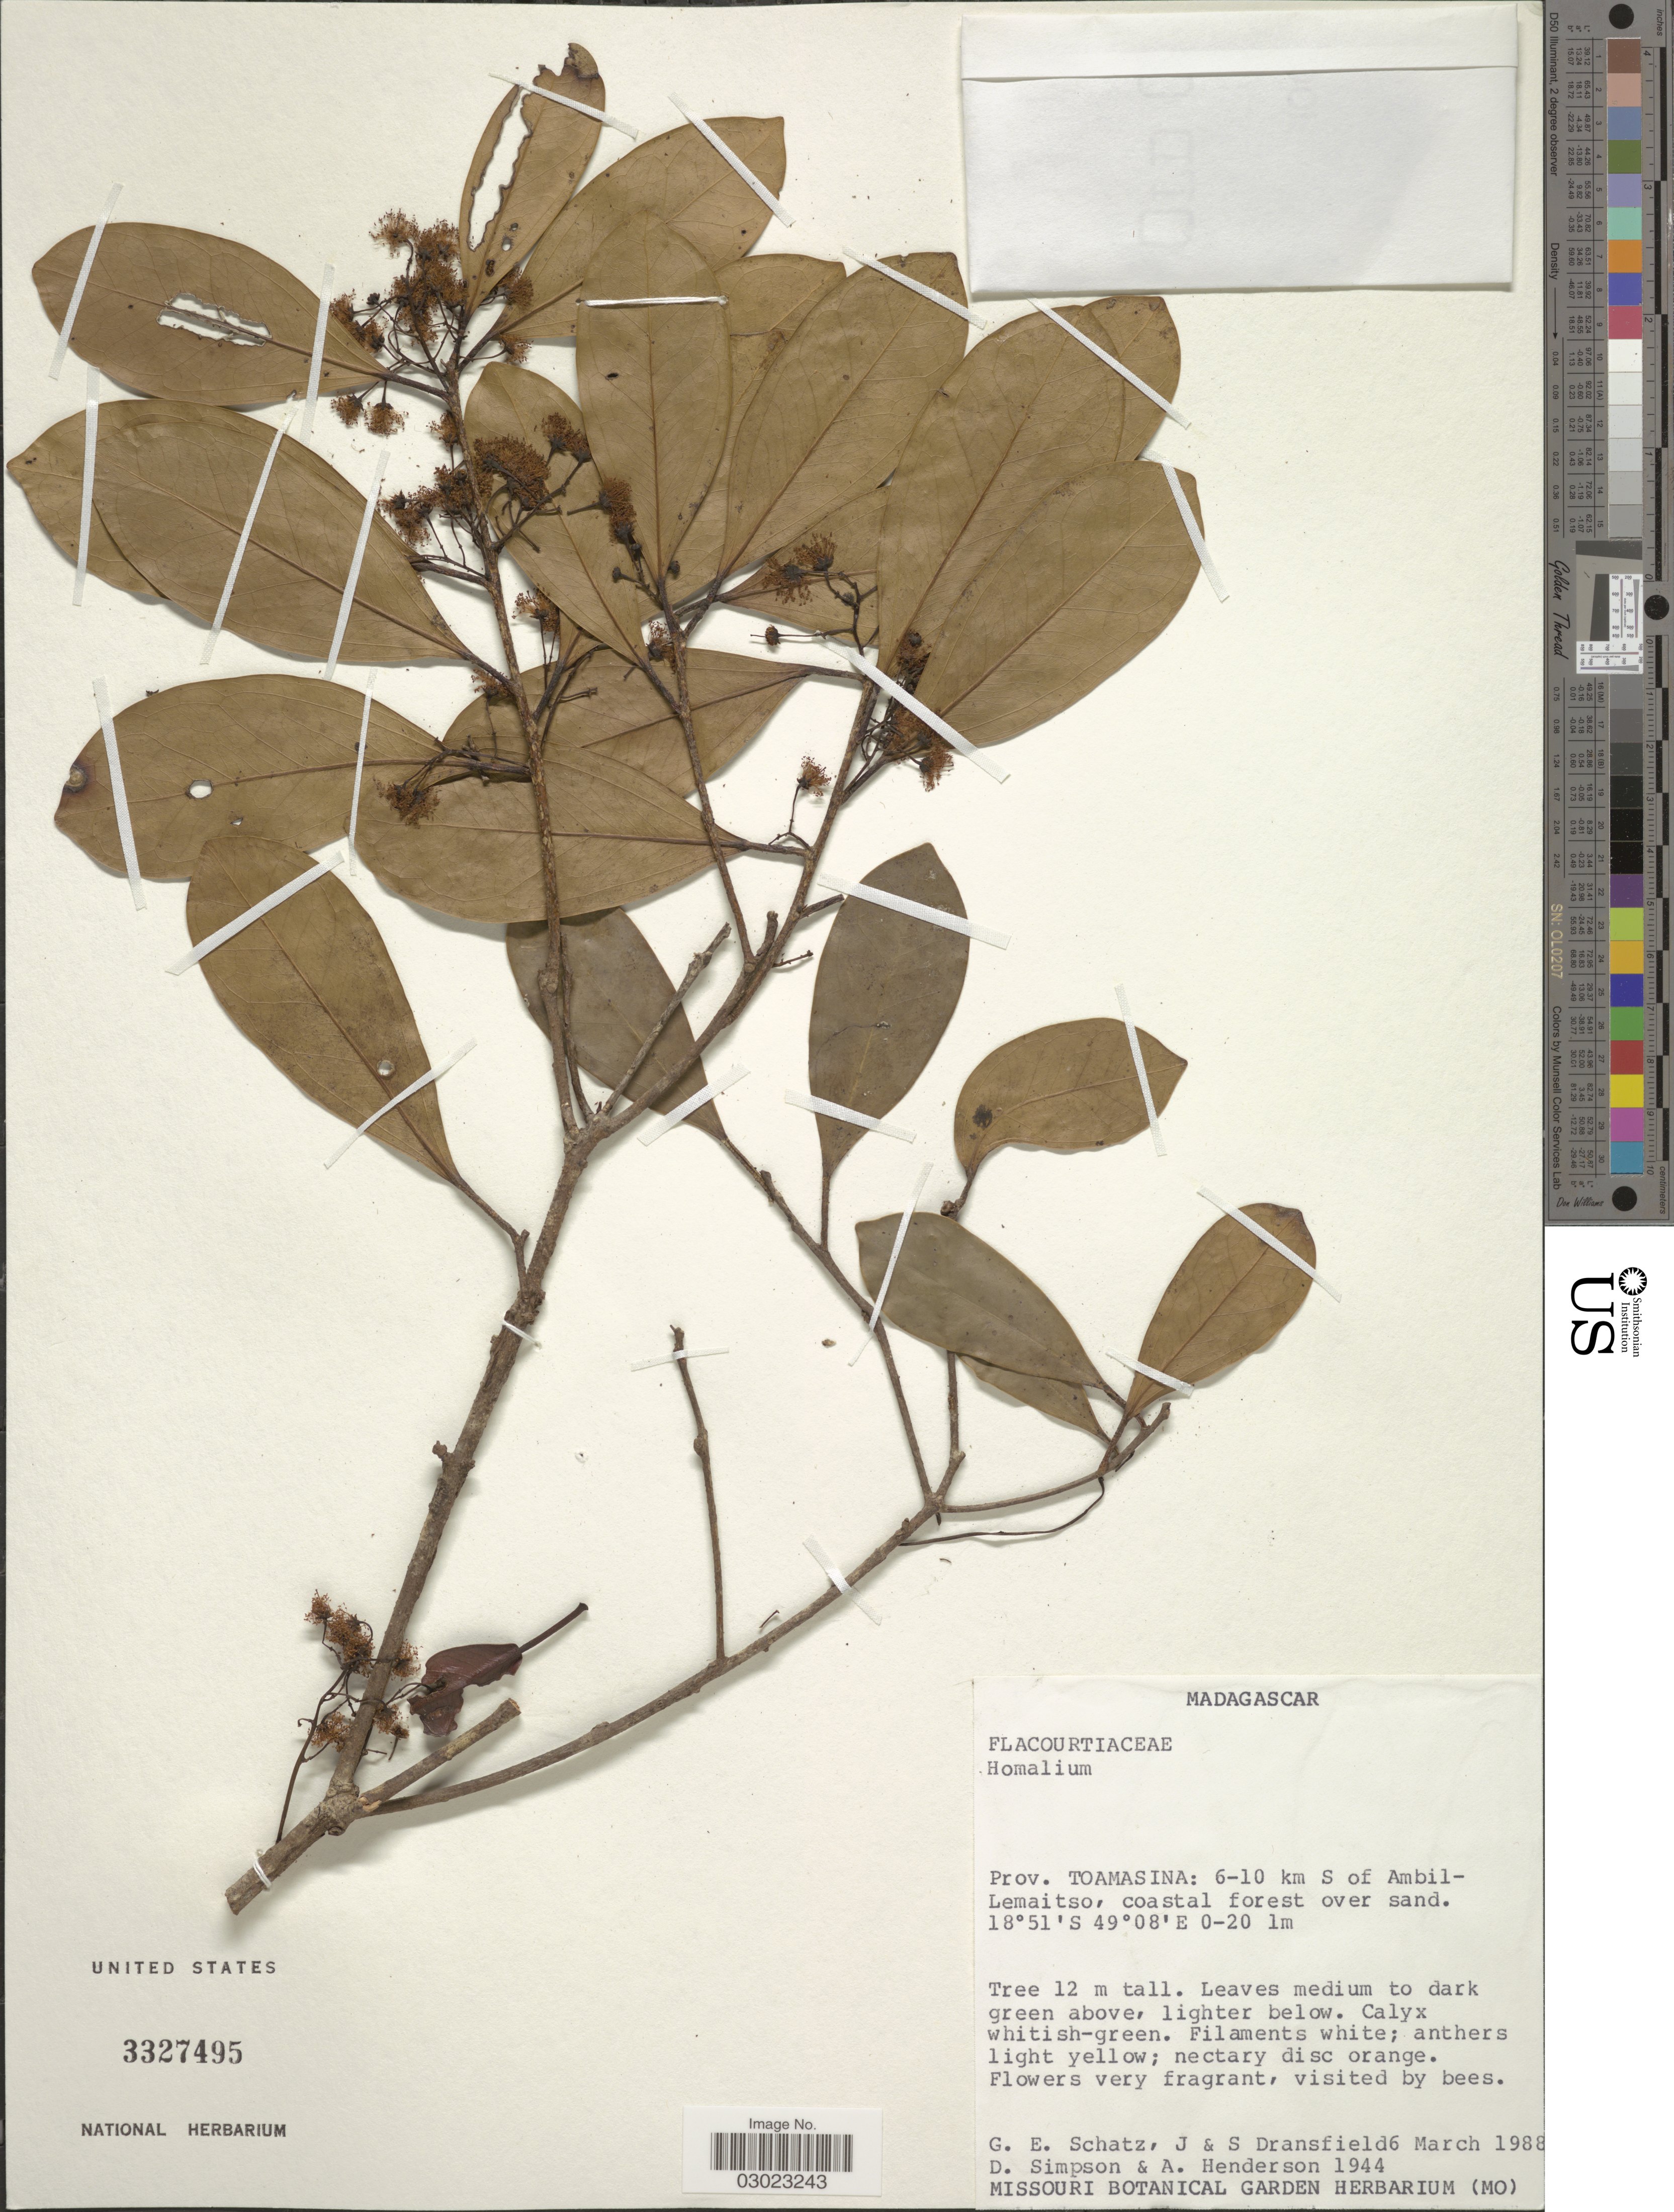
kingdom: Plantae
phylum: Tracheophyta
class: Magnoliopsida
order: Malpighiales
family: Salicaceae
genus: Homalium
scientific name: Homalium sp.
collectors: G. Schatz, J. Dransfield, S. Dransfield, D. Simpson & A. Henderson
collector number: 1944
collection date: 1988-03-06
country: Madagascar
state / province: Atsinanana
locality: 6-10 km S of Ambil-Lemaitso.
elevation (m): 0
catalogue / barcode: US 3327495